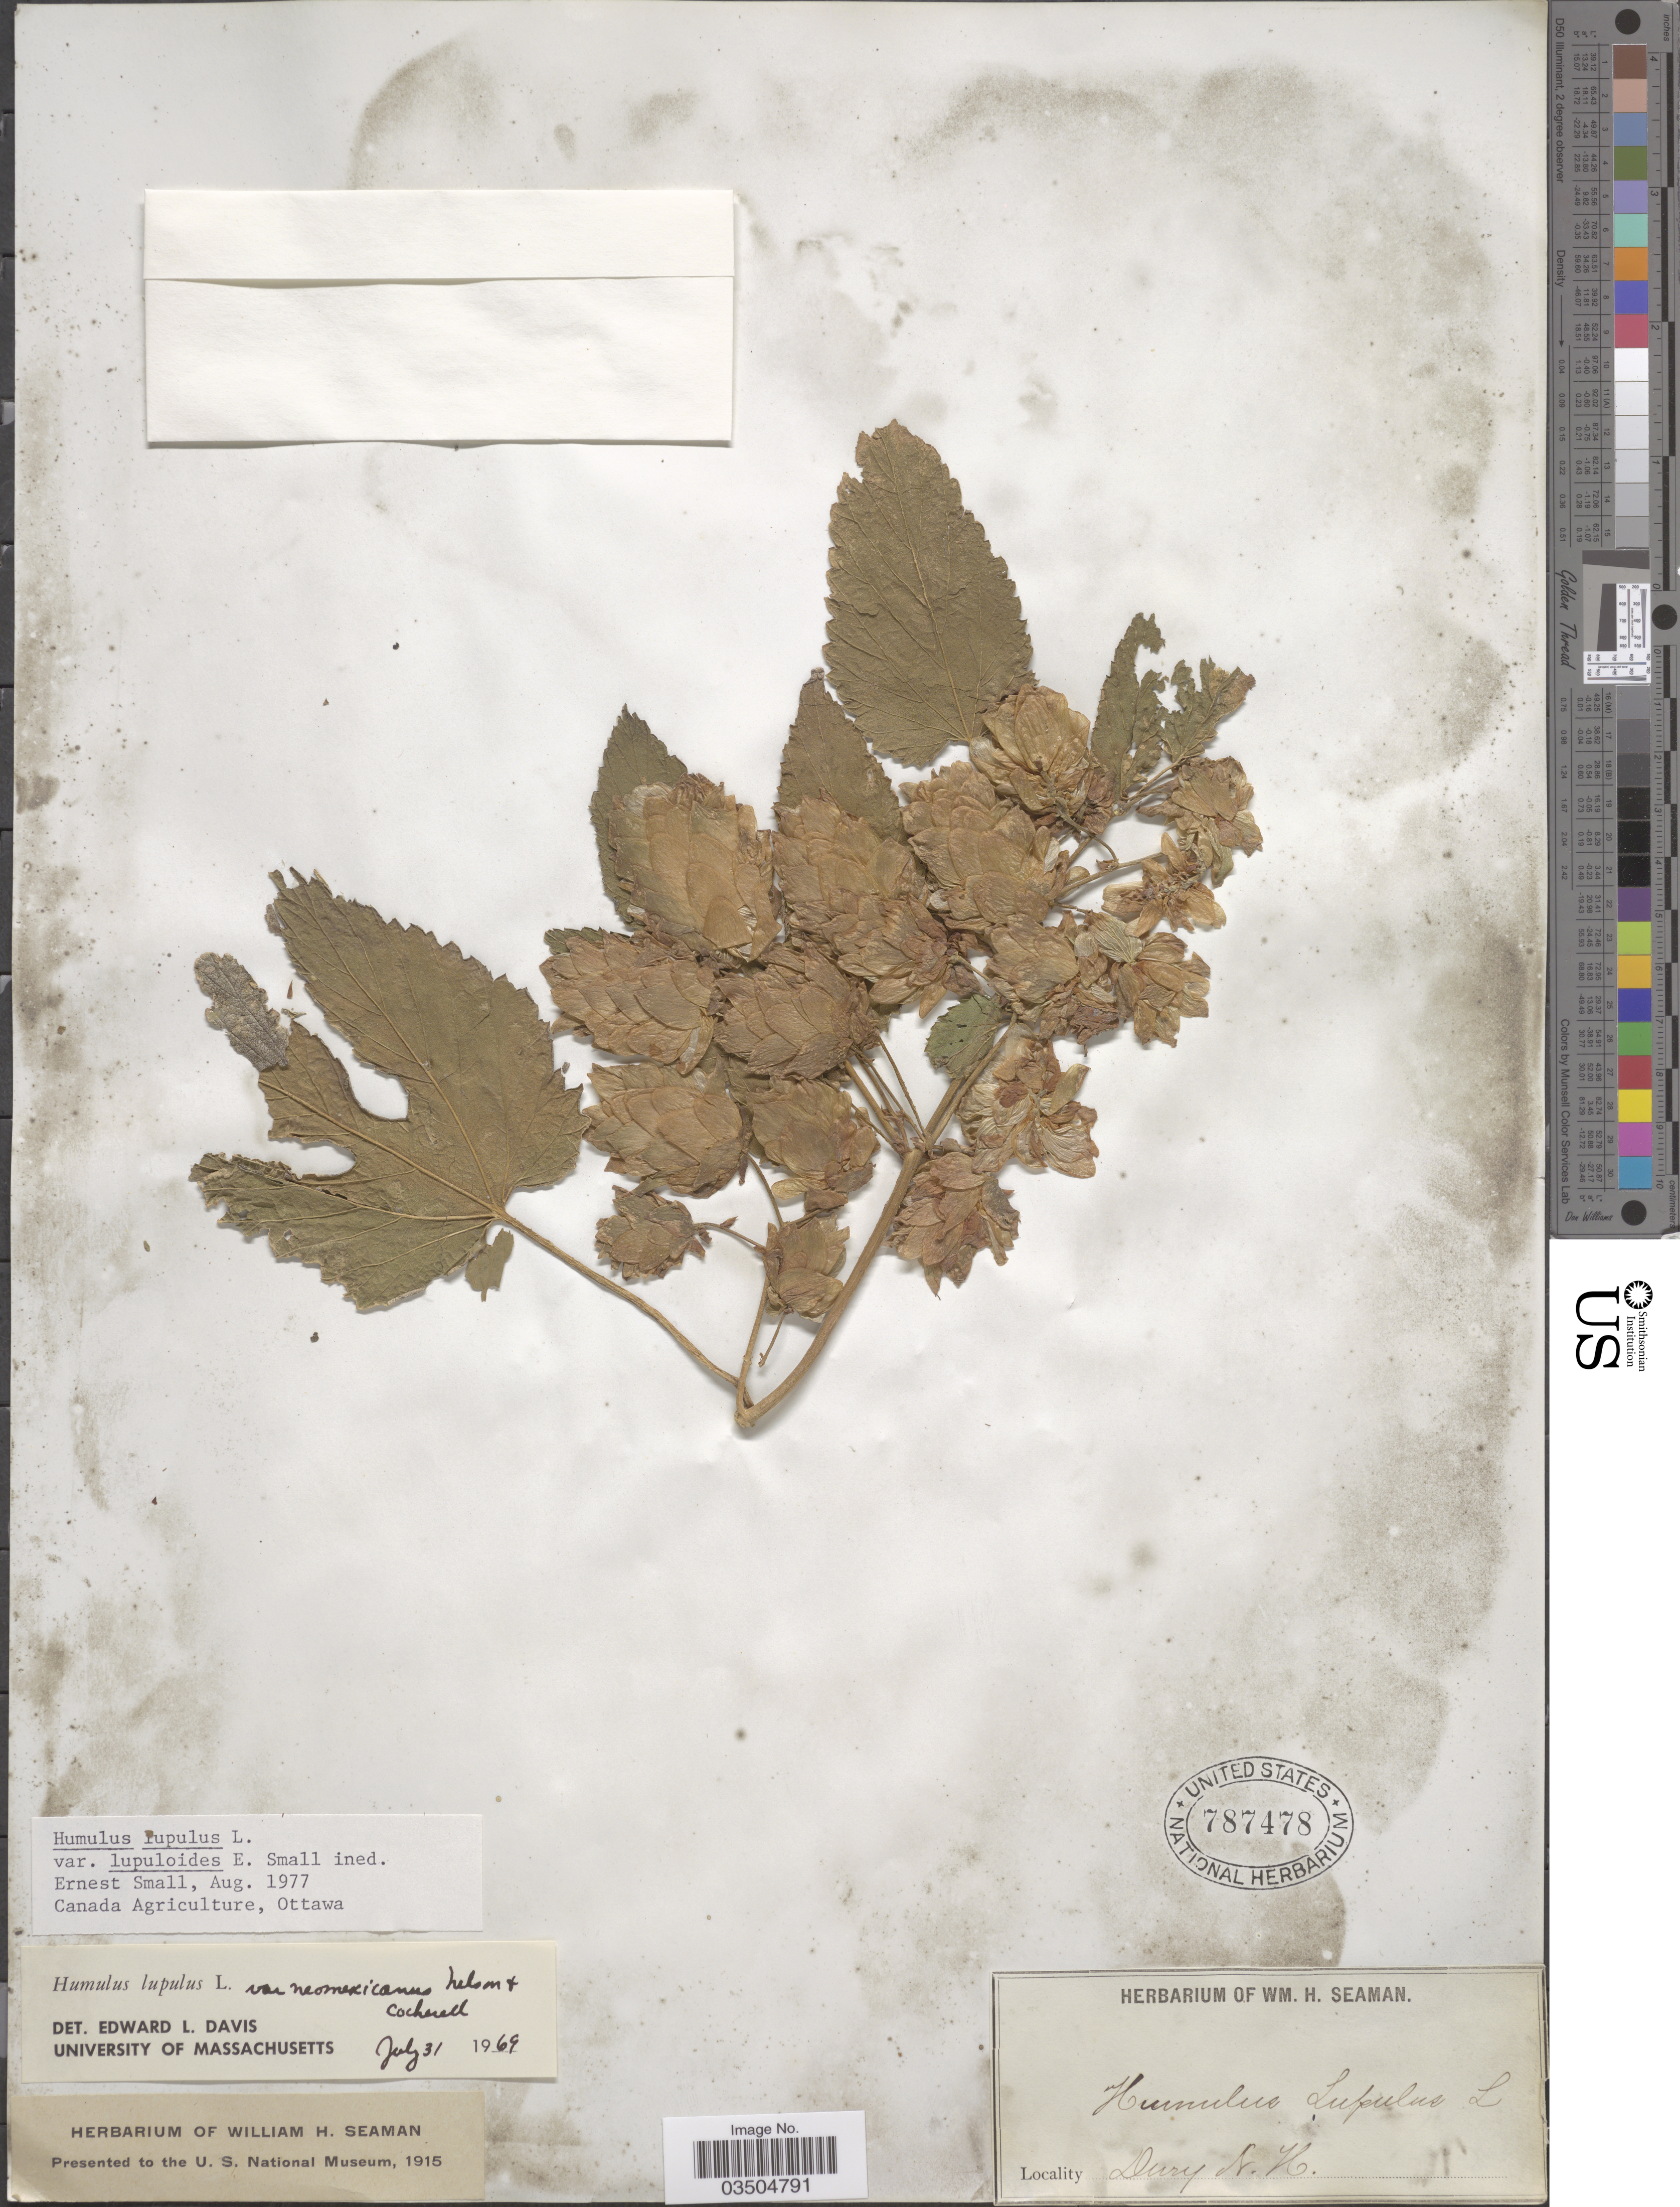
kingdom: Plantae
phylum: Tracheophyta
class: Magnoliopsida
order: Rosales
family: Cannabaceae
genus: Humulus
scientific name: Humulus americanus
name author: Nutt.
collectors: Ex herb. W. H. Seaman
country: United States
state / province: New Hampshire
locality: Derry.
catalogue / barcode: US 787478